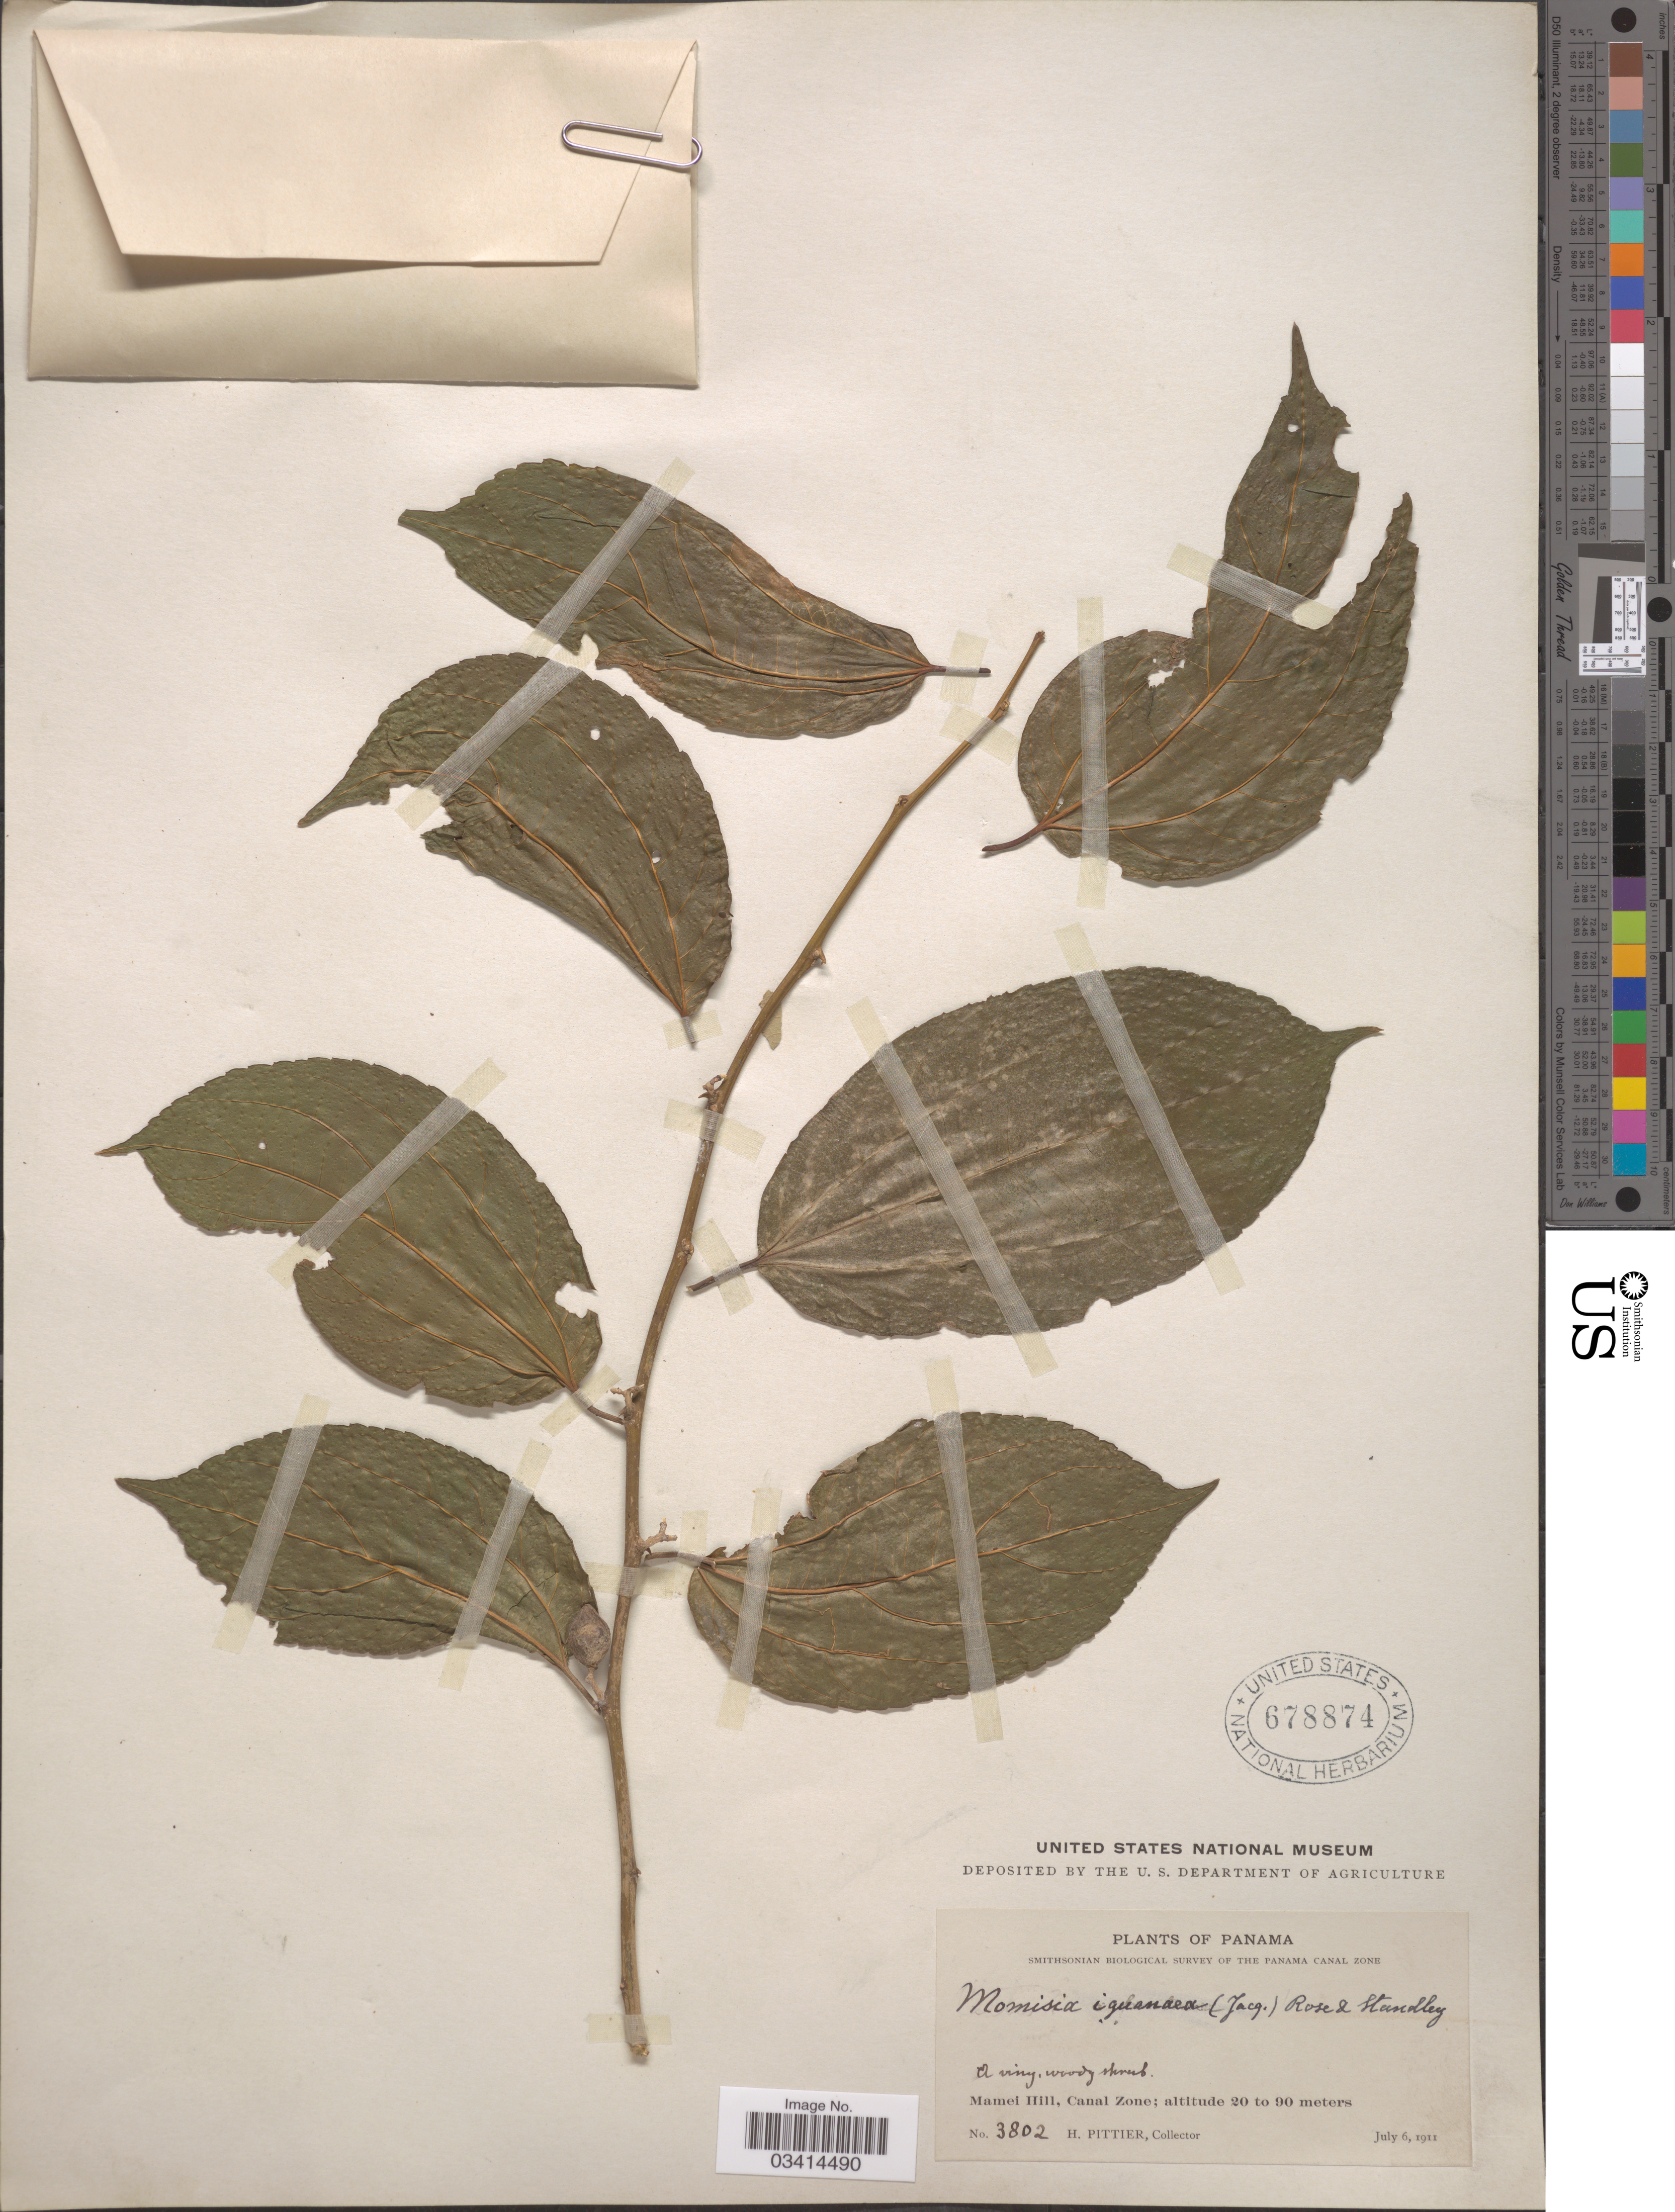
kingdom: Plantae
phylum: Tracheophyta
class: Magnoliopsida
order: Rosales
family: Cannabaceae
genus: Celtis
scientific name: Celtis iguanaea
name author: (Jacq.) Sarg.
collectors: H. F. Pittier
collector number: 3802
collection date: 1911-07-06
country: Panama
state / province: Colón / Panamá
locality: Mamei Hill, Canal Zone.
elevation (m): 20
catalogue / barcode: US 678874